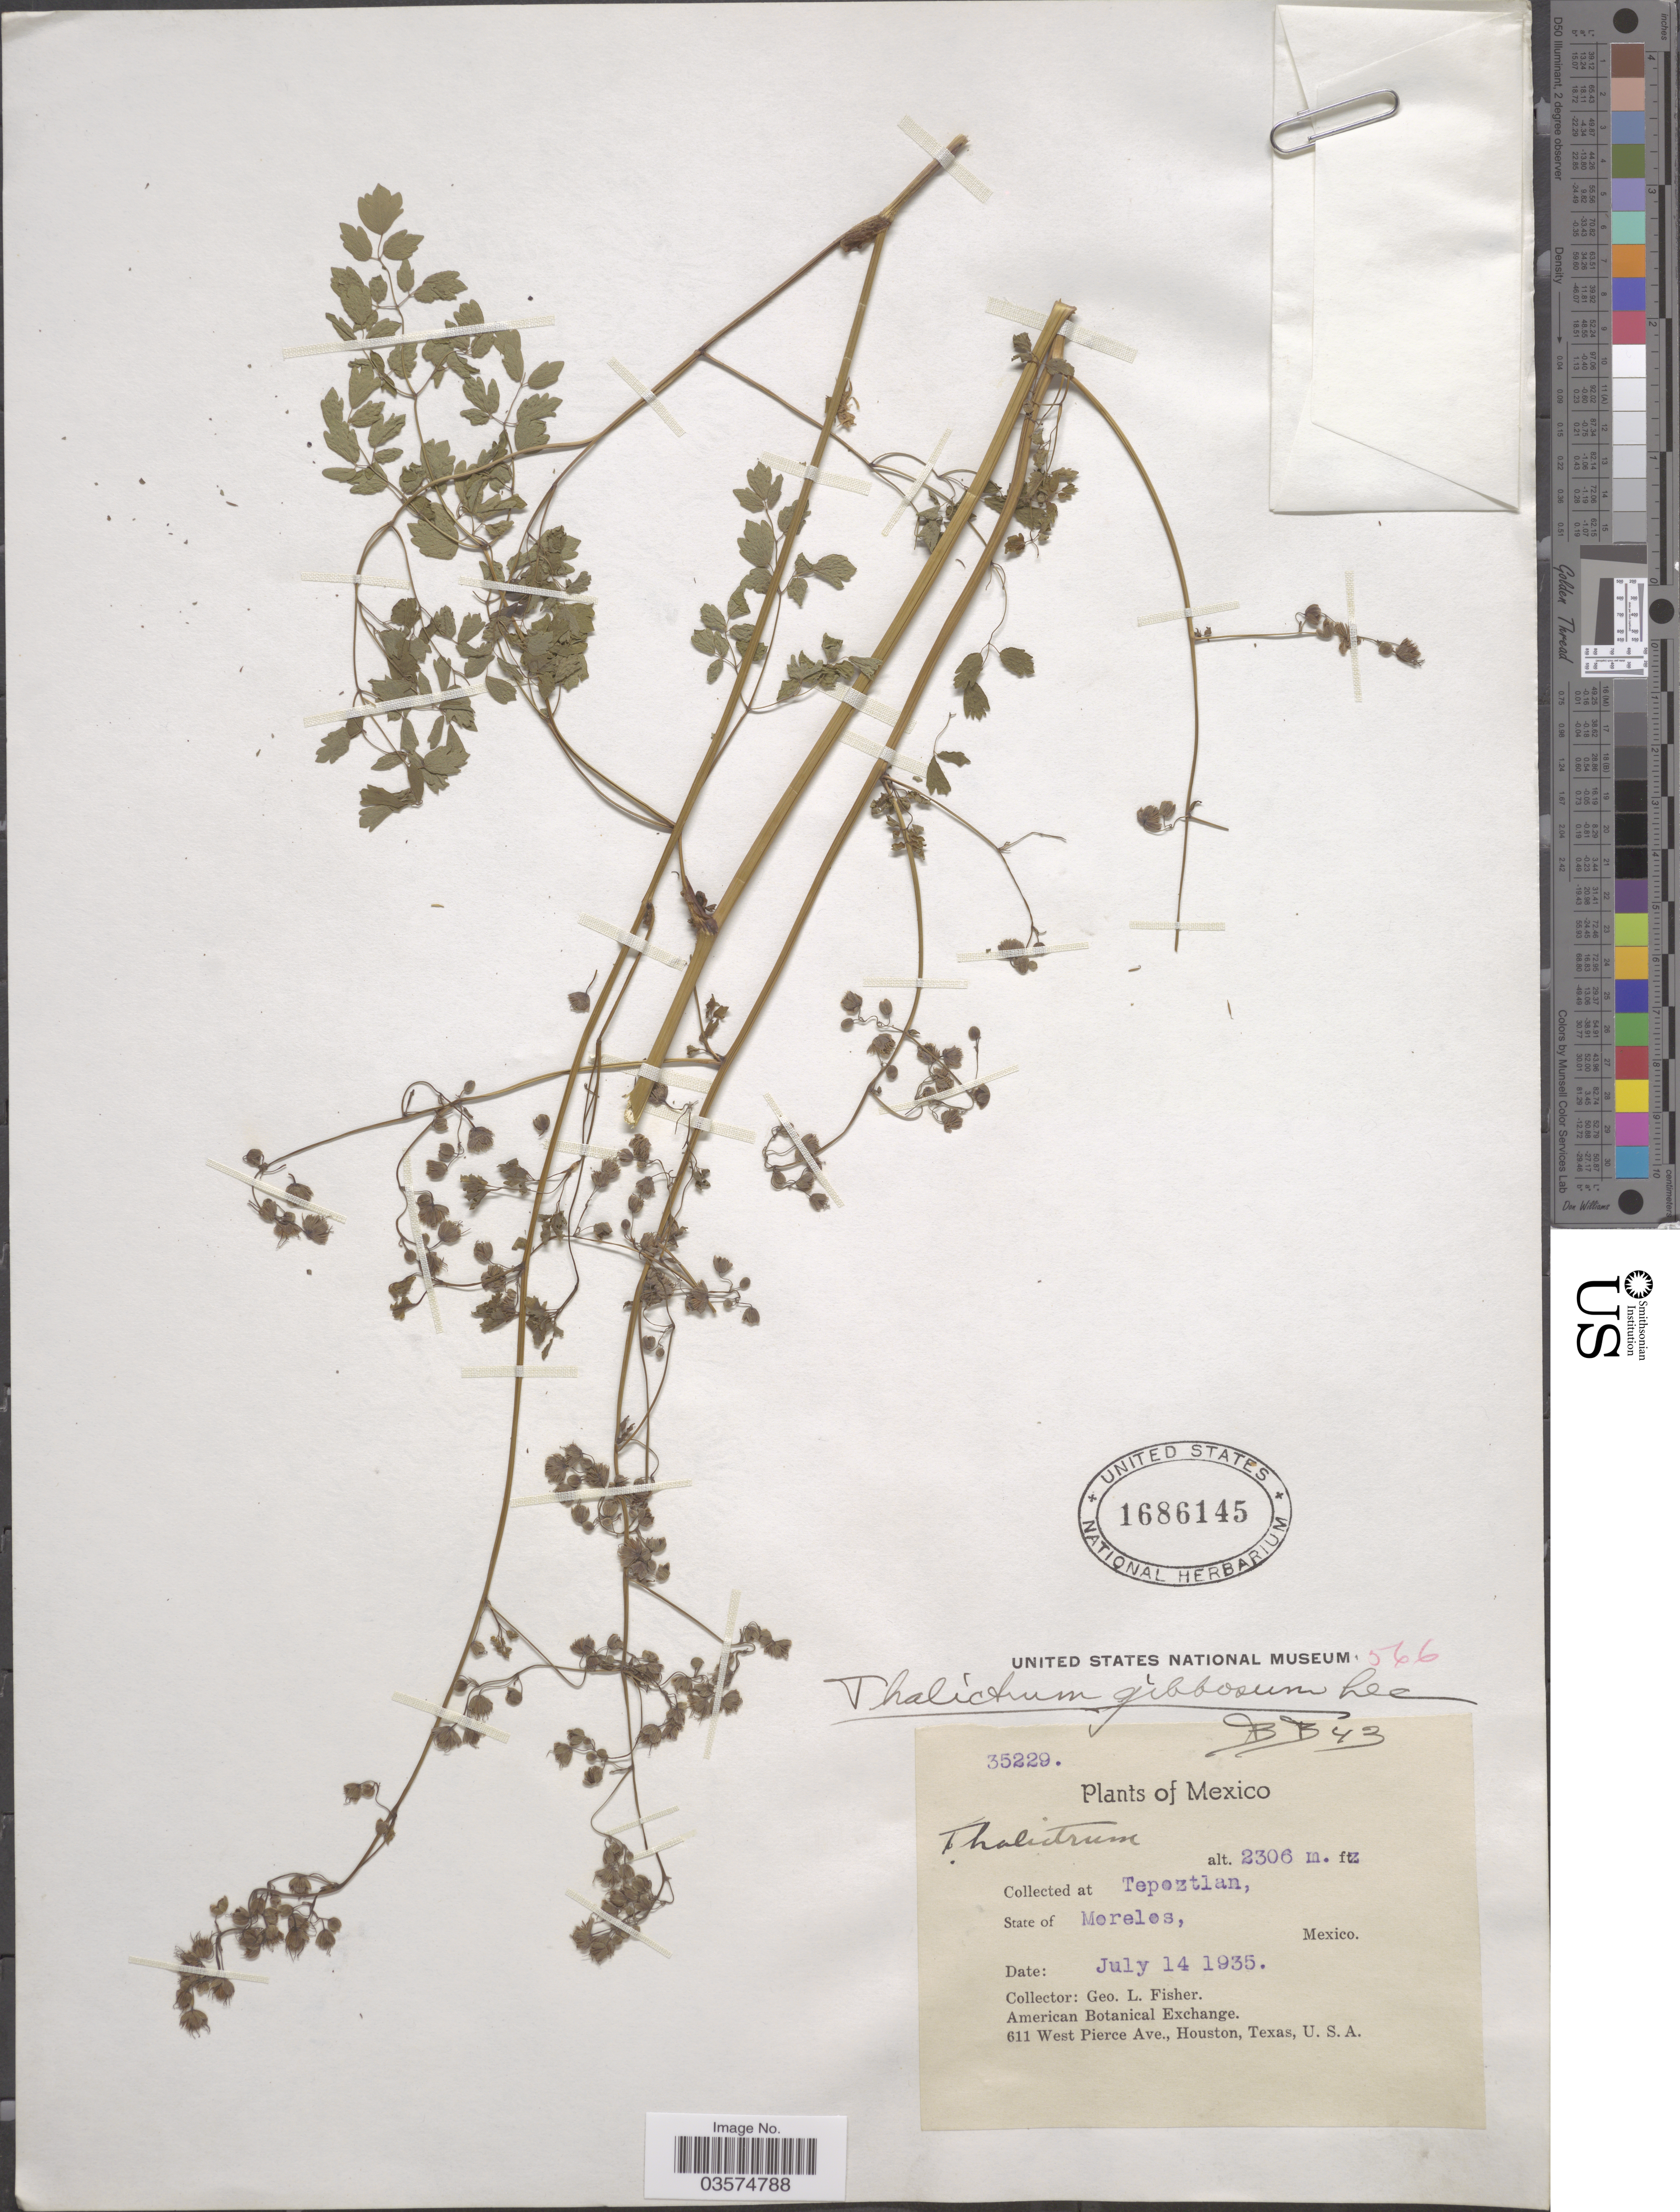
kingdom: Plantae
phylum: Tracheophyta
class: Magnoliopsida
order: Ranunculales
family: Ranunculaceae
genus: Thalictrum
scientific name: Thalictrum gibbosum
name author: Lec.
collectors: G. L. Fisher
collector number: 35229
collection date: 1935-07-14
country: Mexico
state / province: Morelos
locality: Tepoztlan.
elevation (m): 2306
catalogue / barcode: US 1686145